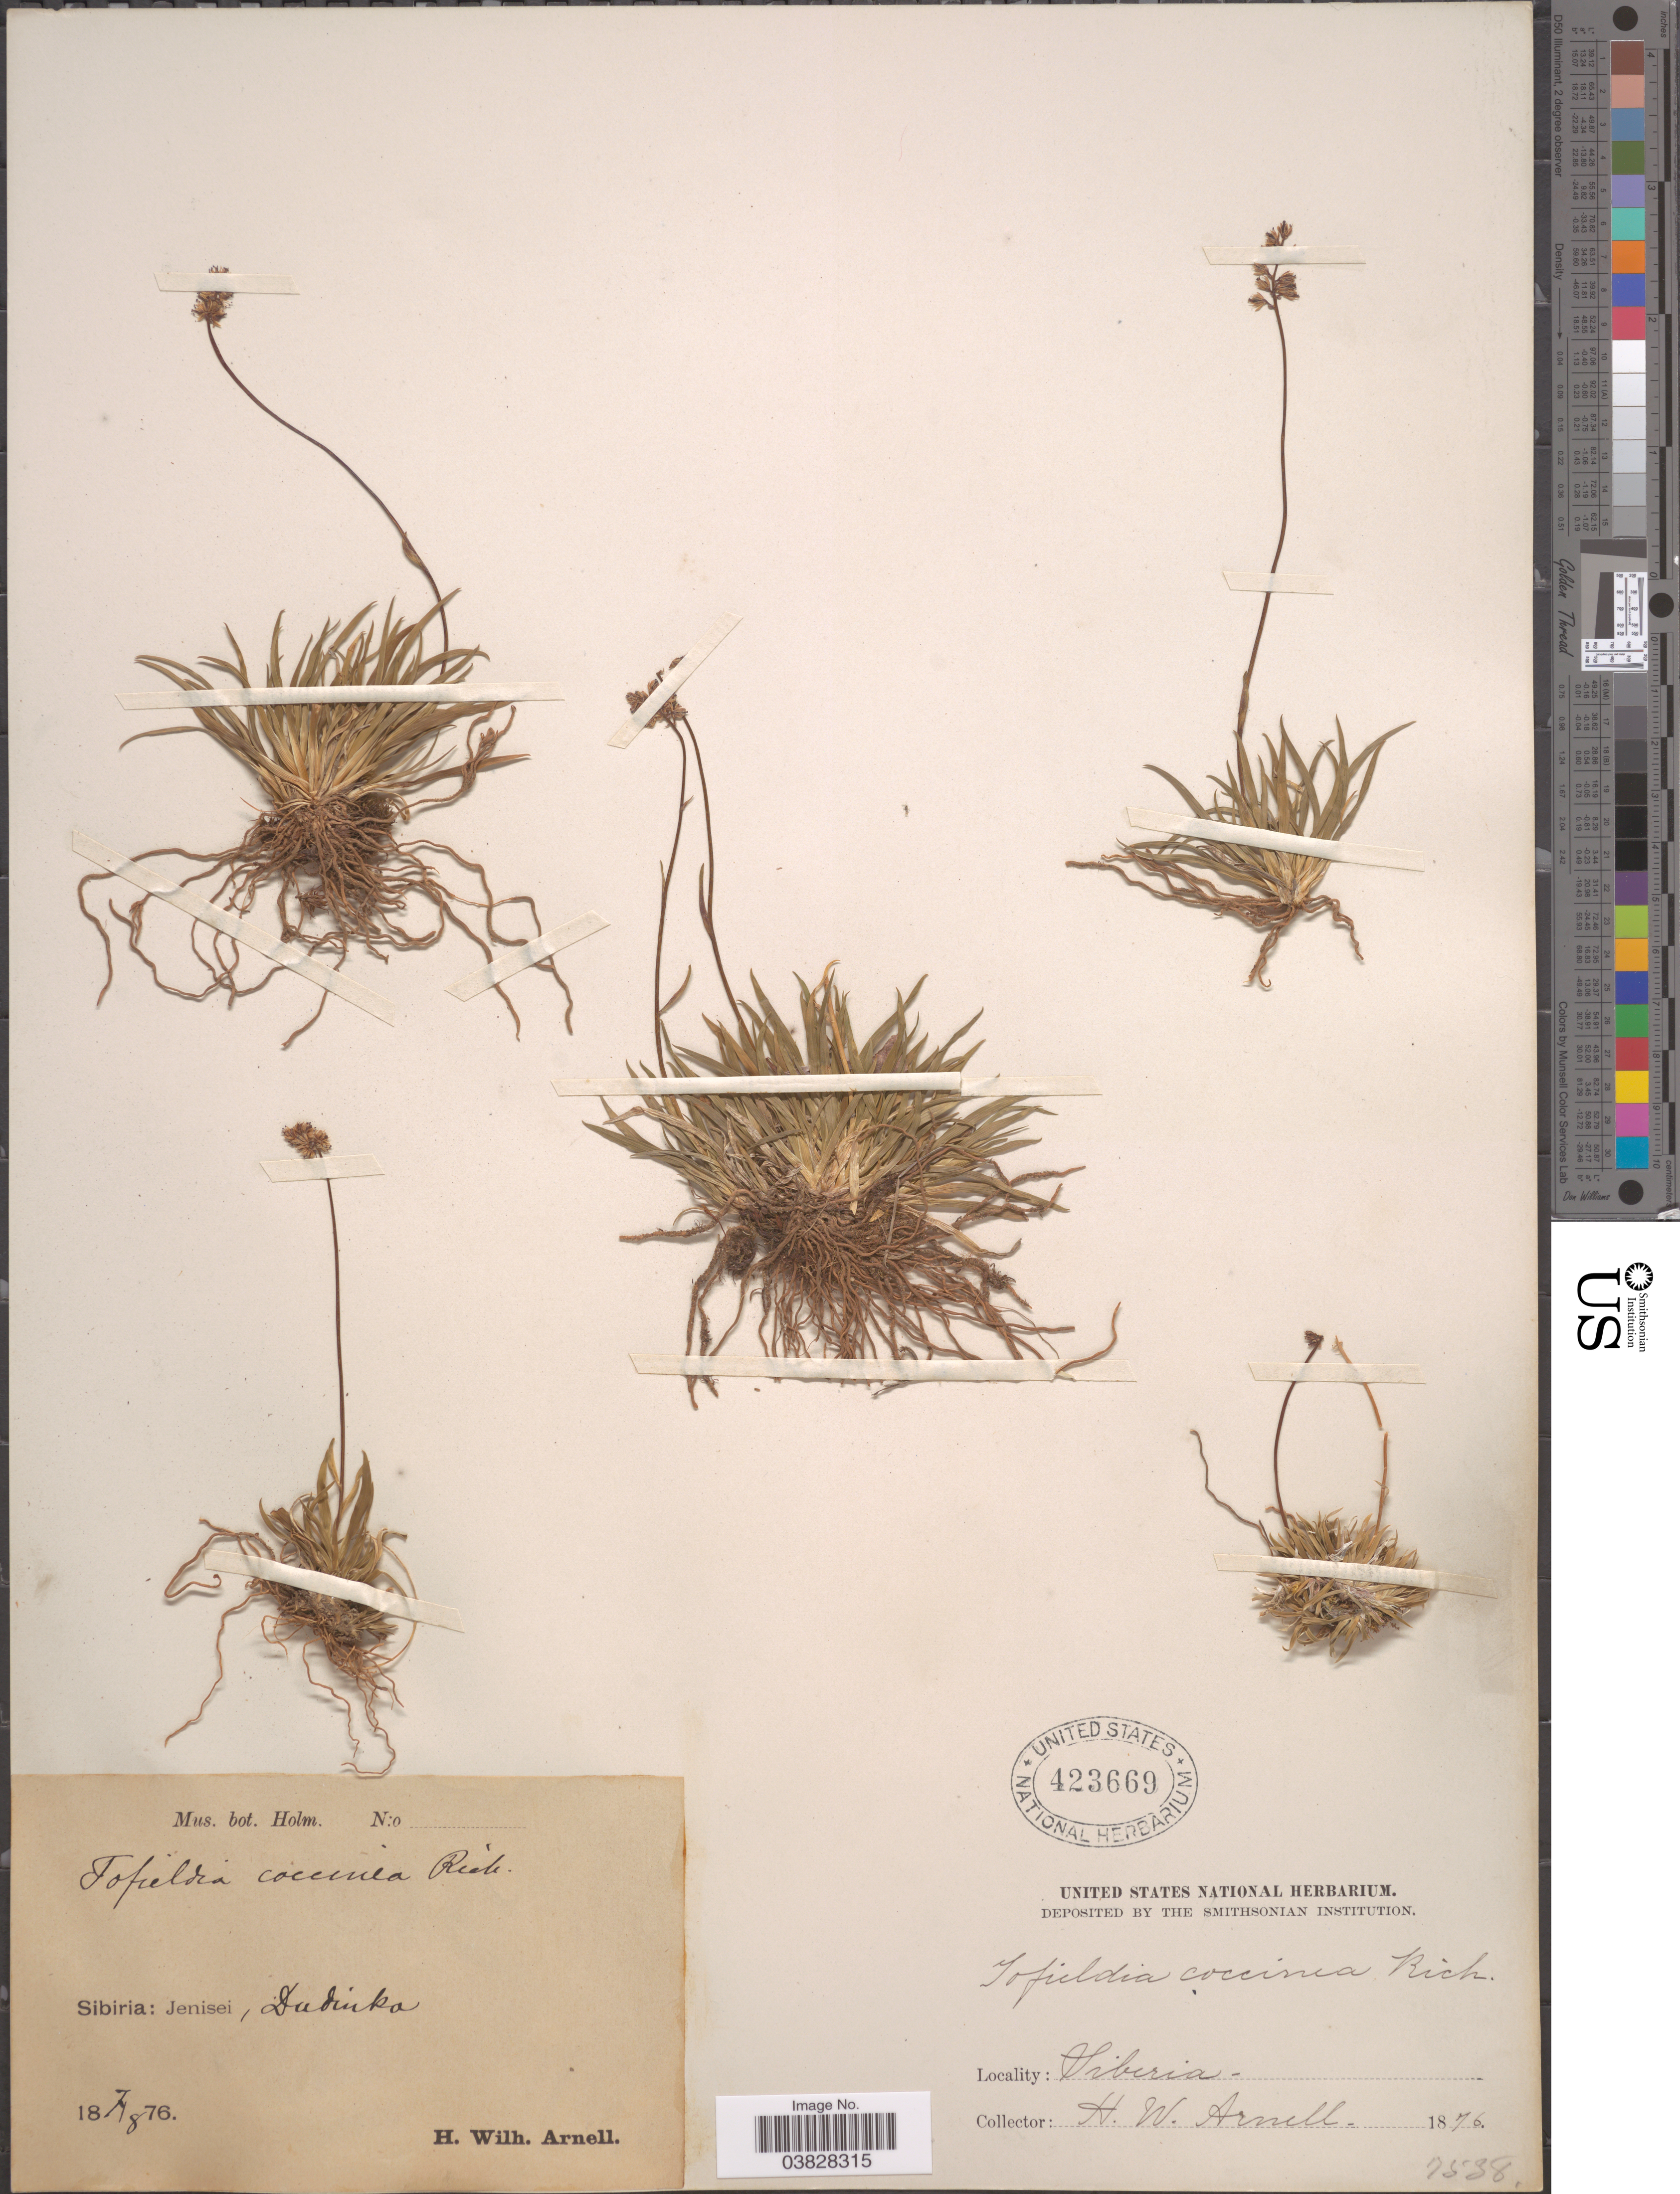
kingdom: Plantae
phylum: Tracheophyta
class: Liliopsida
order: Alismatales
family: Tofieldiaceae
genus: Tofieldia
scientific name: Tofieldia coccinea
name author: Richardson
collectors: H. W. Arnell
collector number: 7538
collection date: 1876-08-07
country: Russian Federation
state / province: Krasnoyarsk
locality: Sibiria: Jenisei, Dudinka.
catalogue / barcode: US 423669